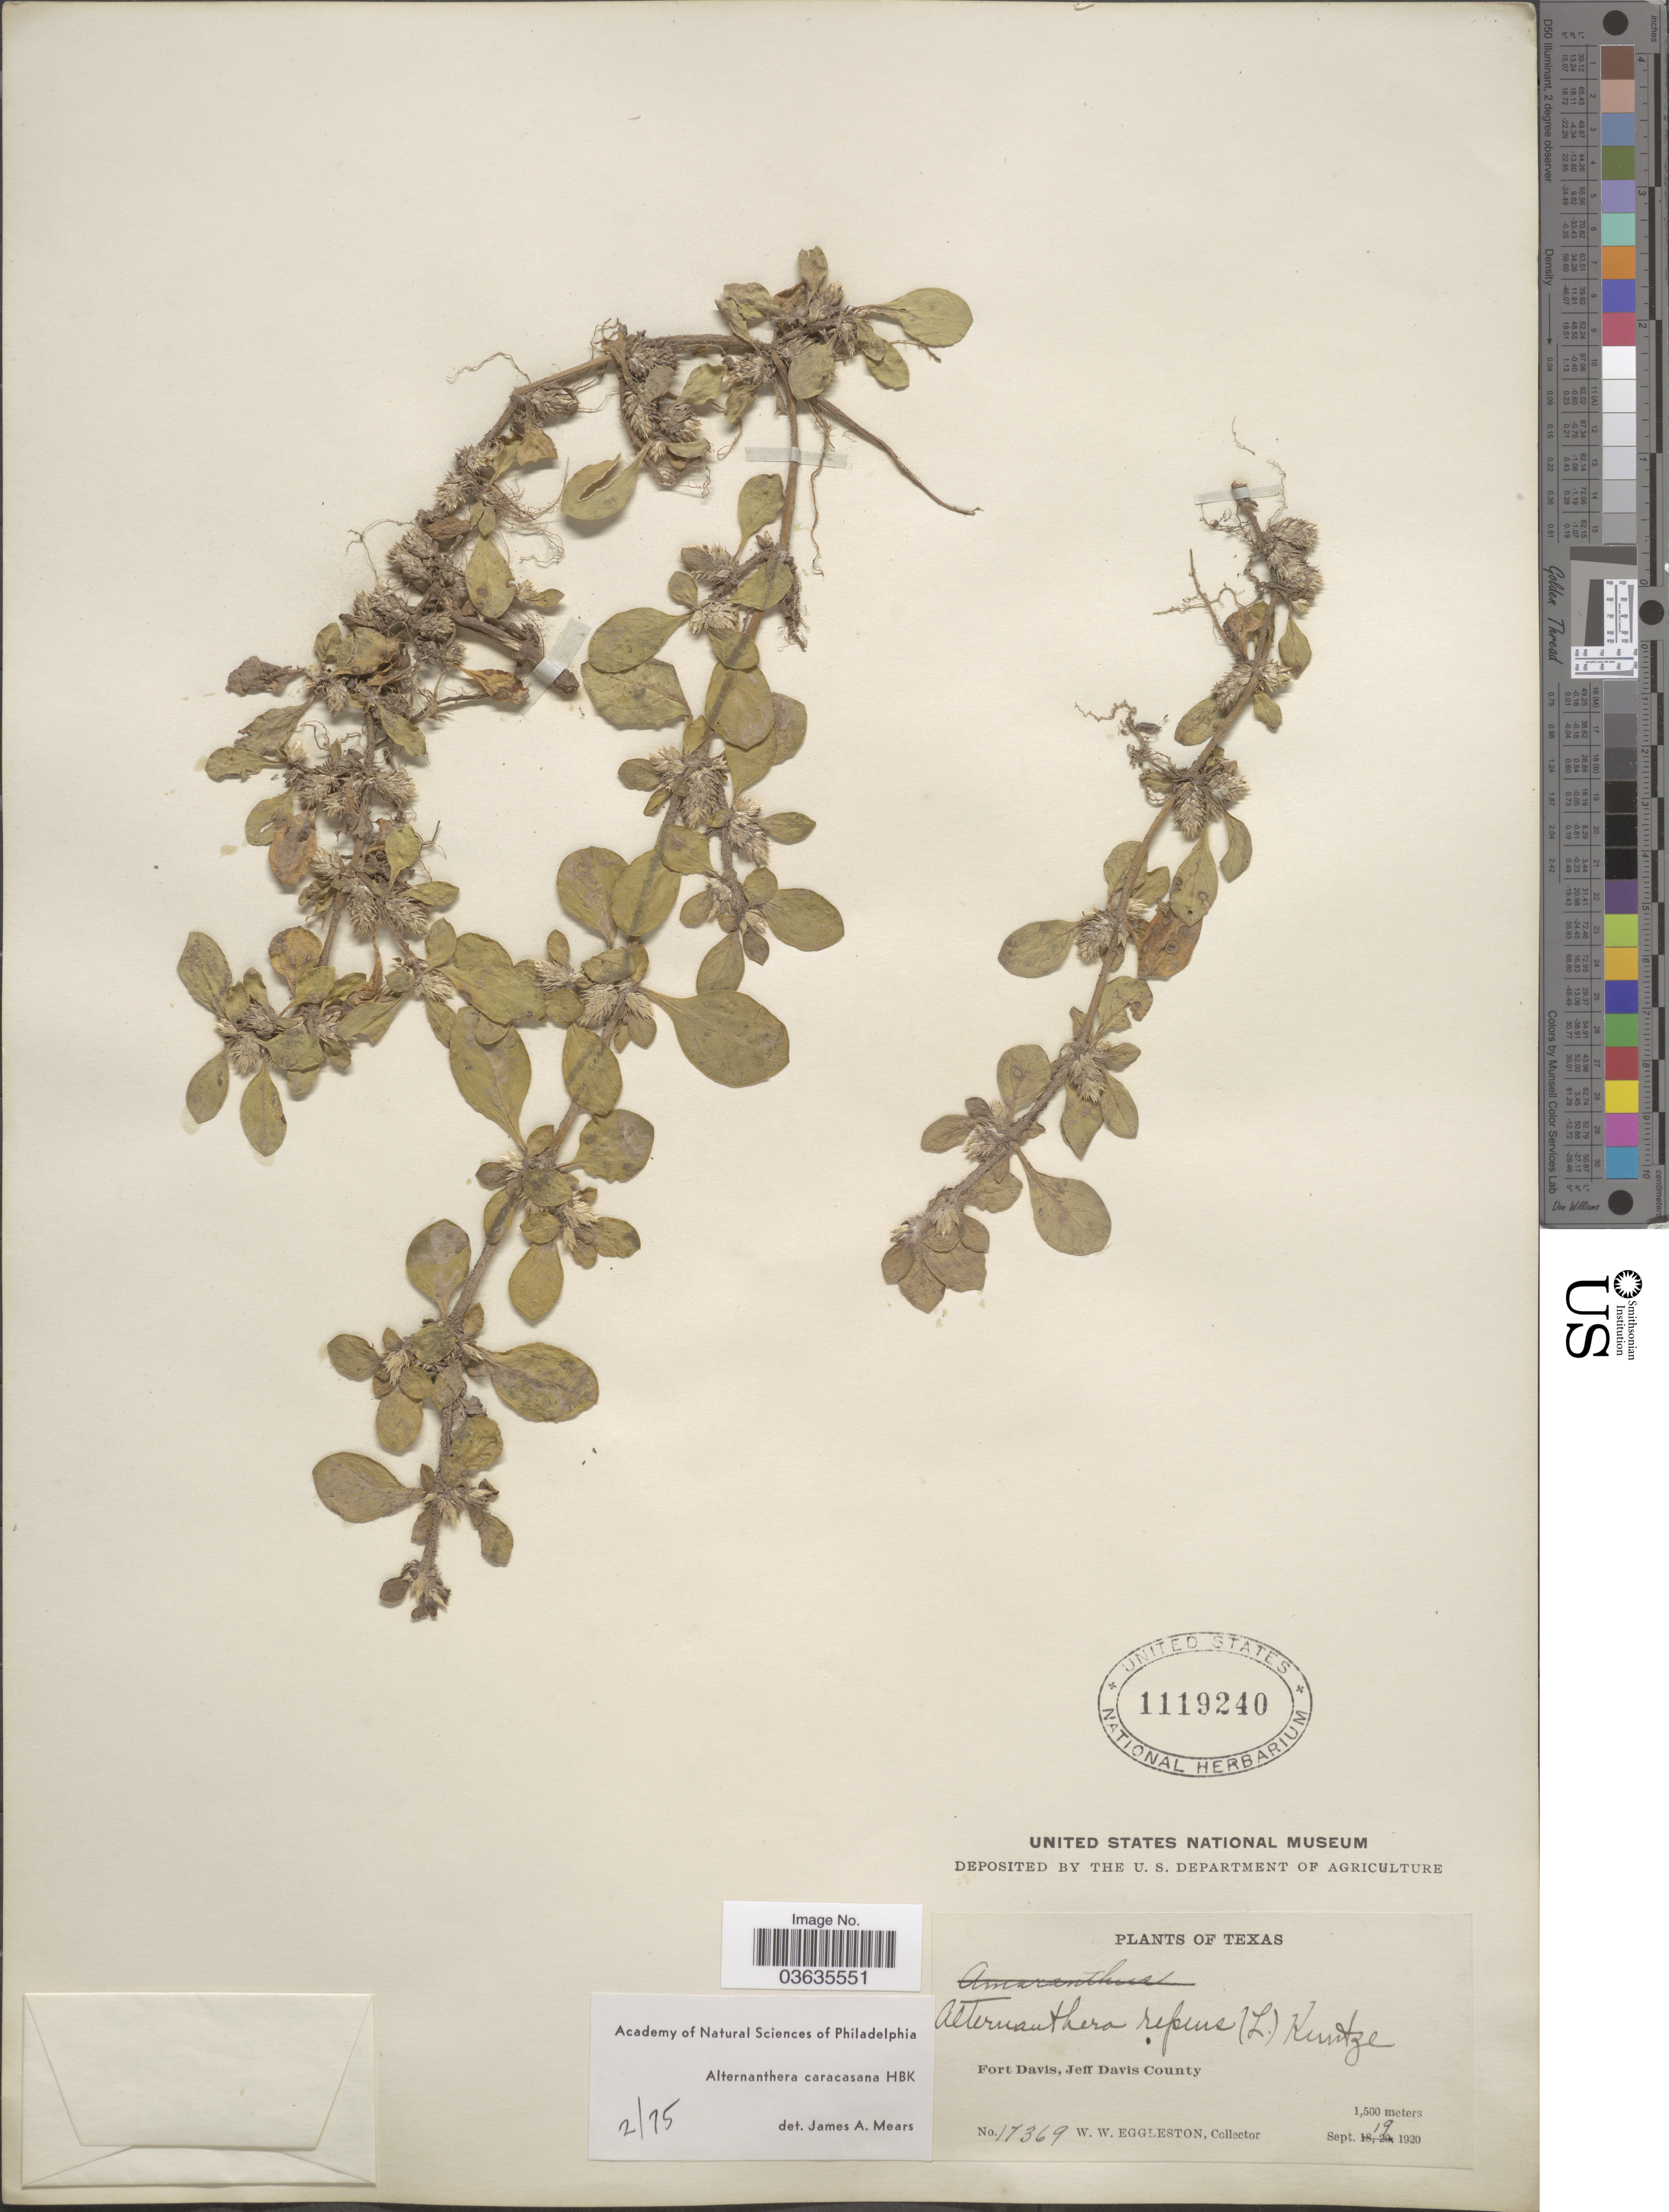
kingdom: Plantae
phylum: Tracheophyta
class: Magnoliopsida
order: Caryophyllales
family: Amaranthaceae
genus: Alternanthera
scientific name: Alternanthera caracasana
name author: Kunth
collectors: W. W. Eggleston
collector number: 17369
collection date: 1920-09-19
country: United States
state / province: Texas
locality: Fort Davis, Jeff Davis County.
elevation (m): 1500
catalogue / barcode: US 1119240